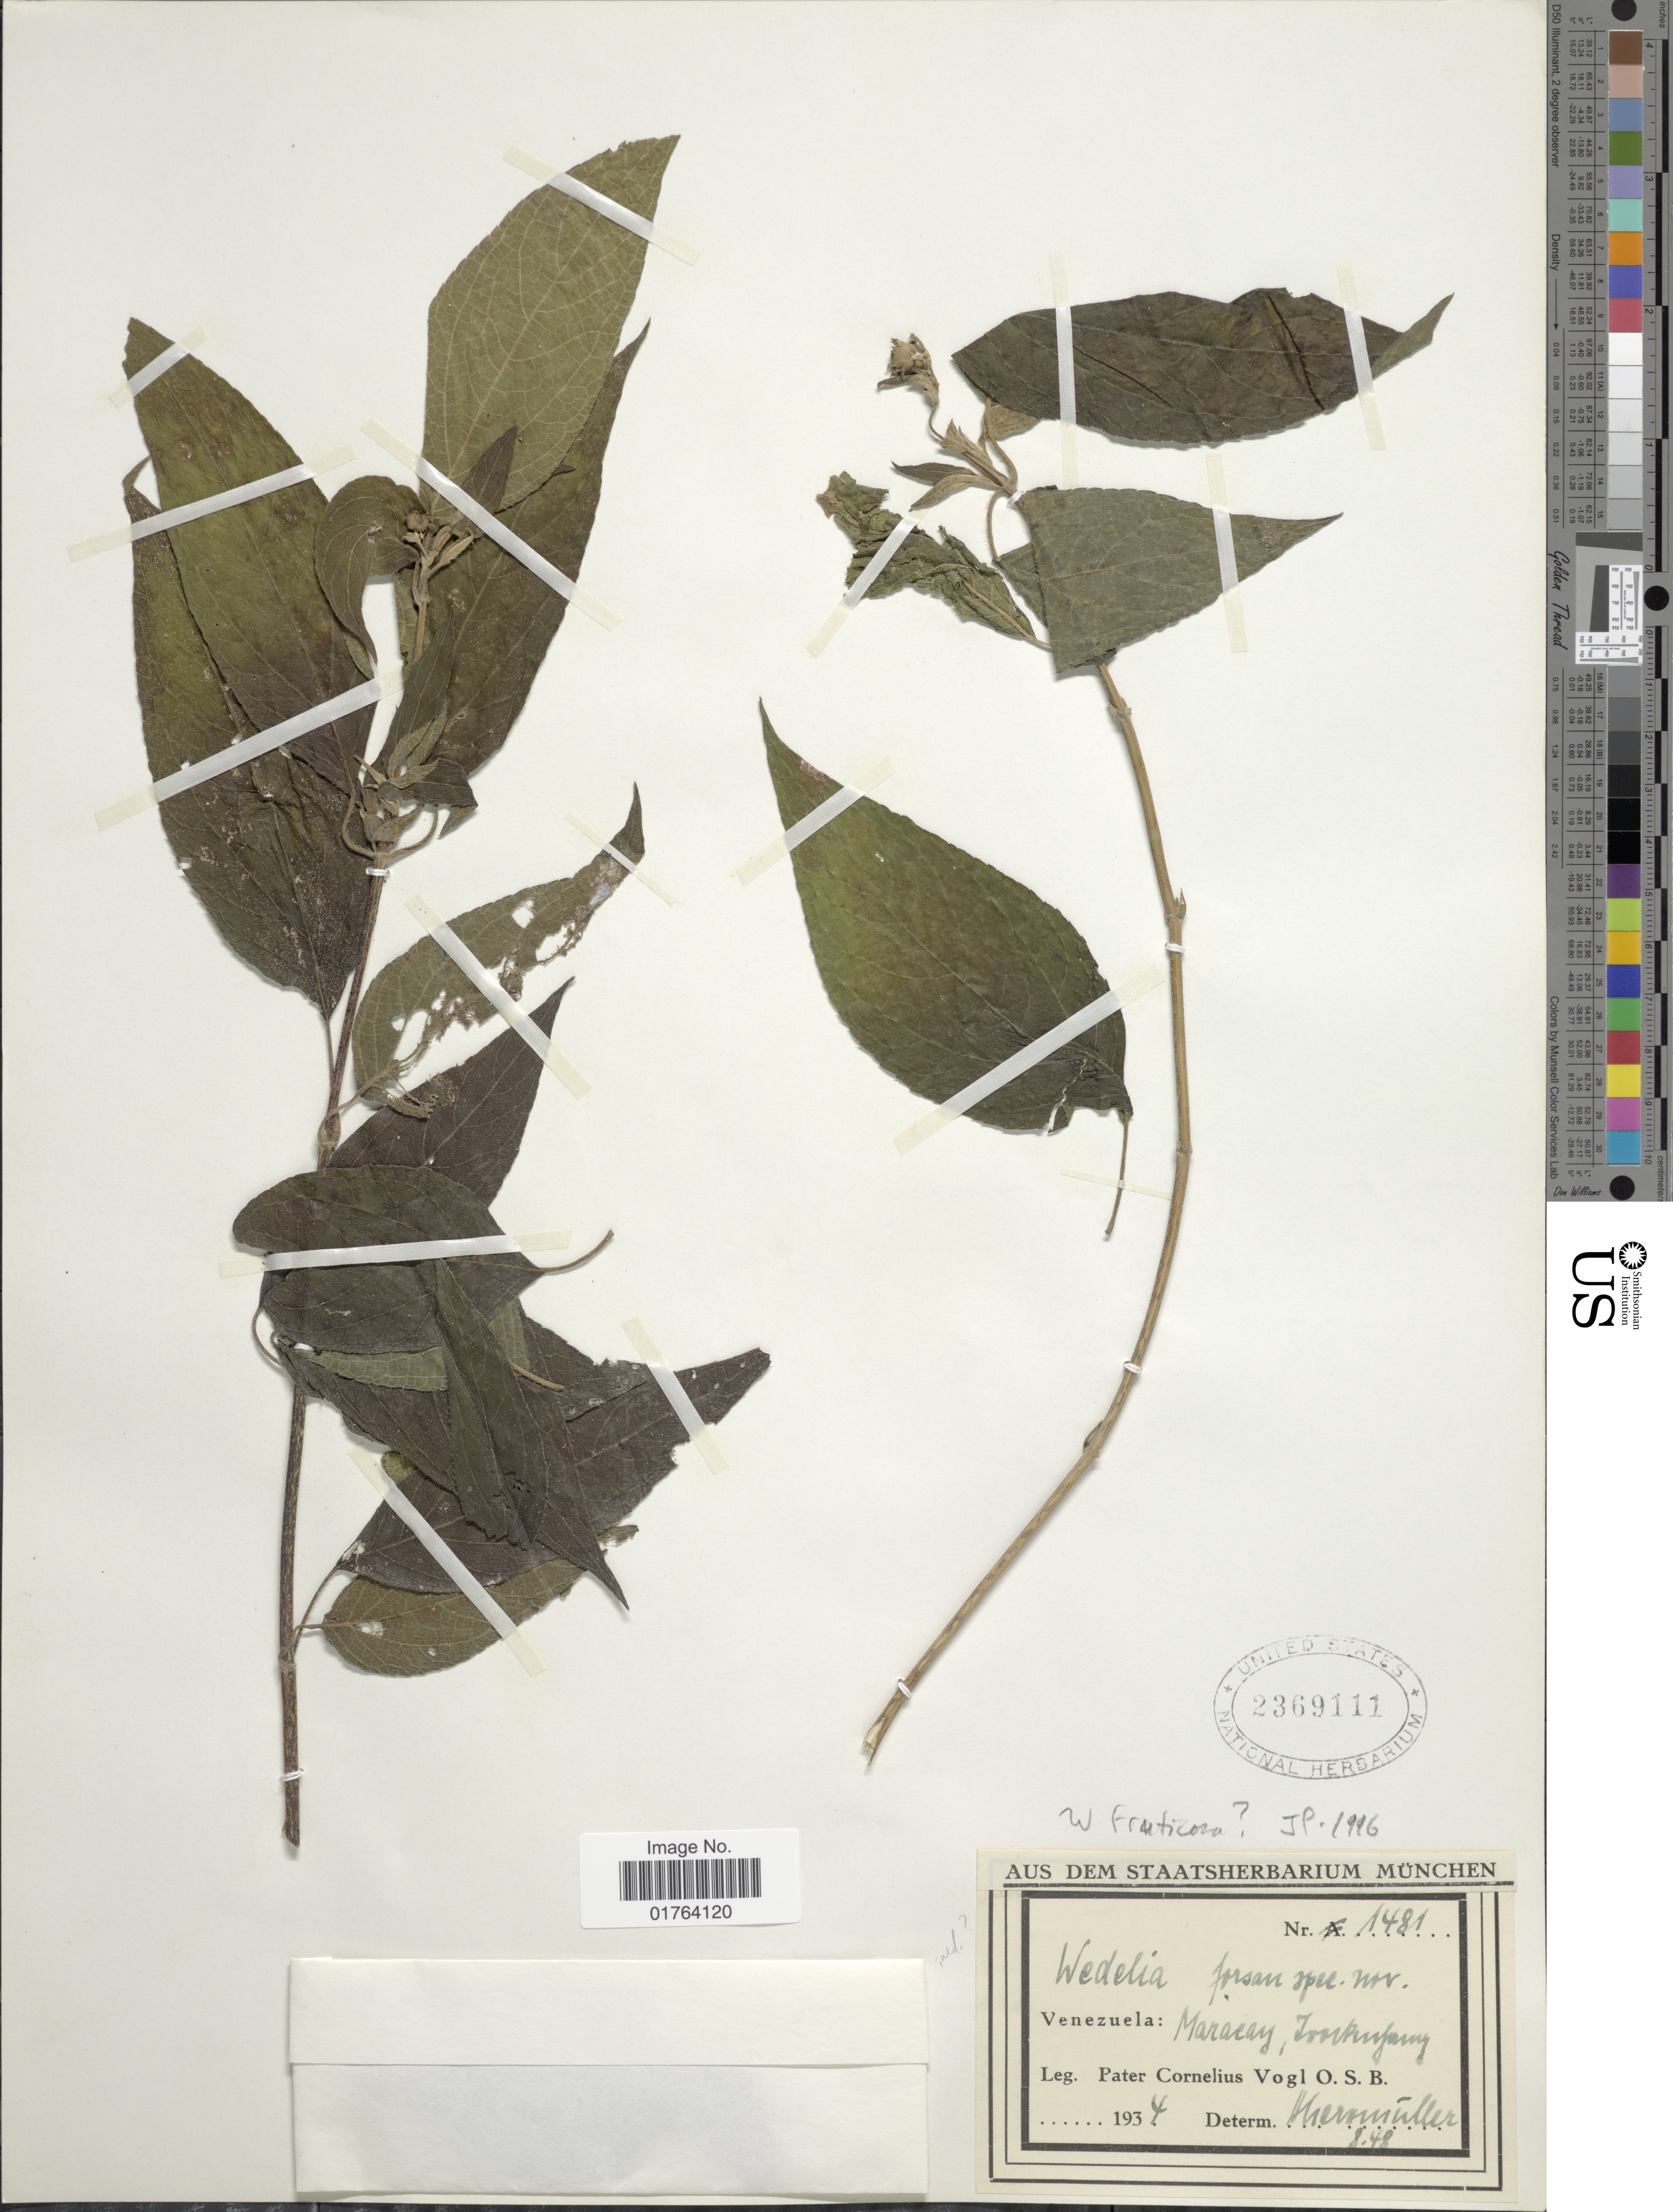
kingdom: Plantae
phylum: Tracheophyta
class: Magnoliopsida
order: Asterales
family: Asteraceae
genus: Wedelia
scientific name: Wedelia fruticosa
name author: Jacq.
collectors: P. C. Vogel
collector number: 1481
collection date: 1934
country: Venezuela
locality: Maracay, [illegible text]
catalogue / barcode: US 2369111